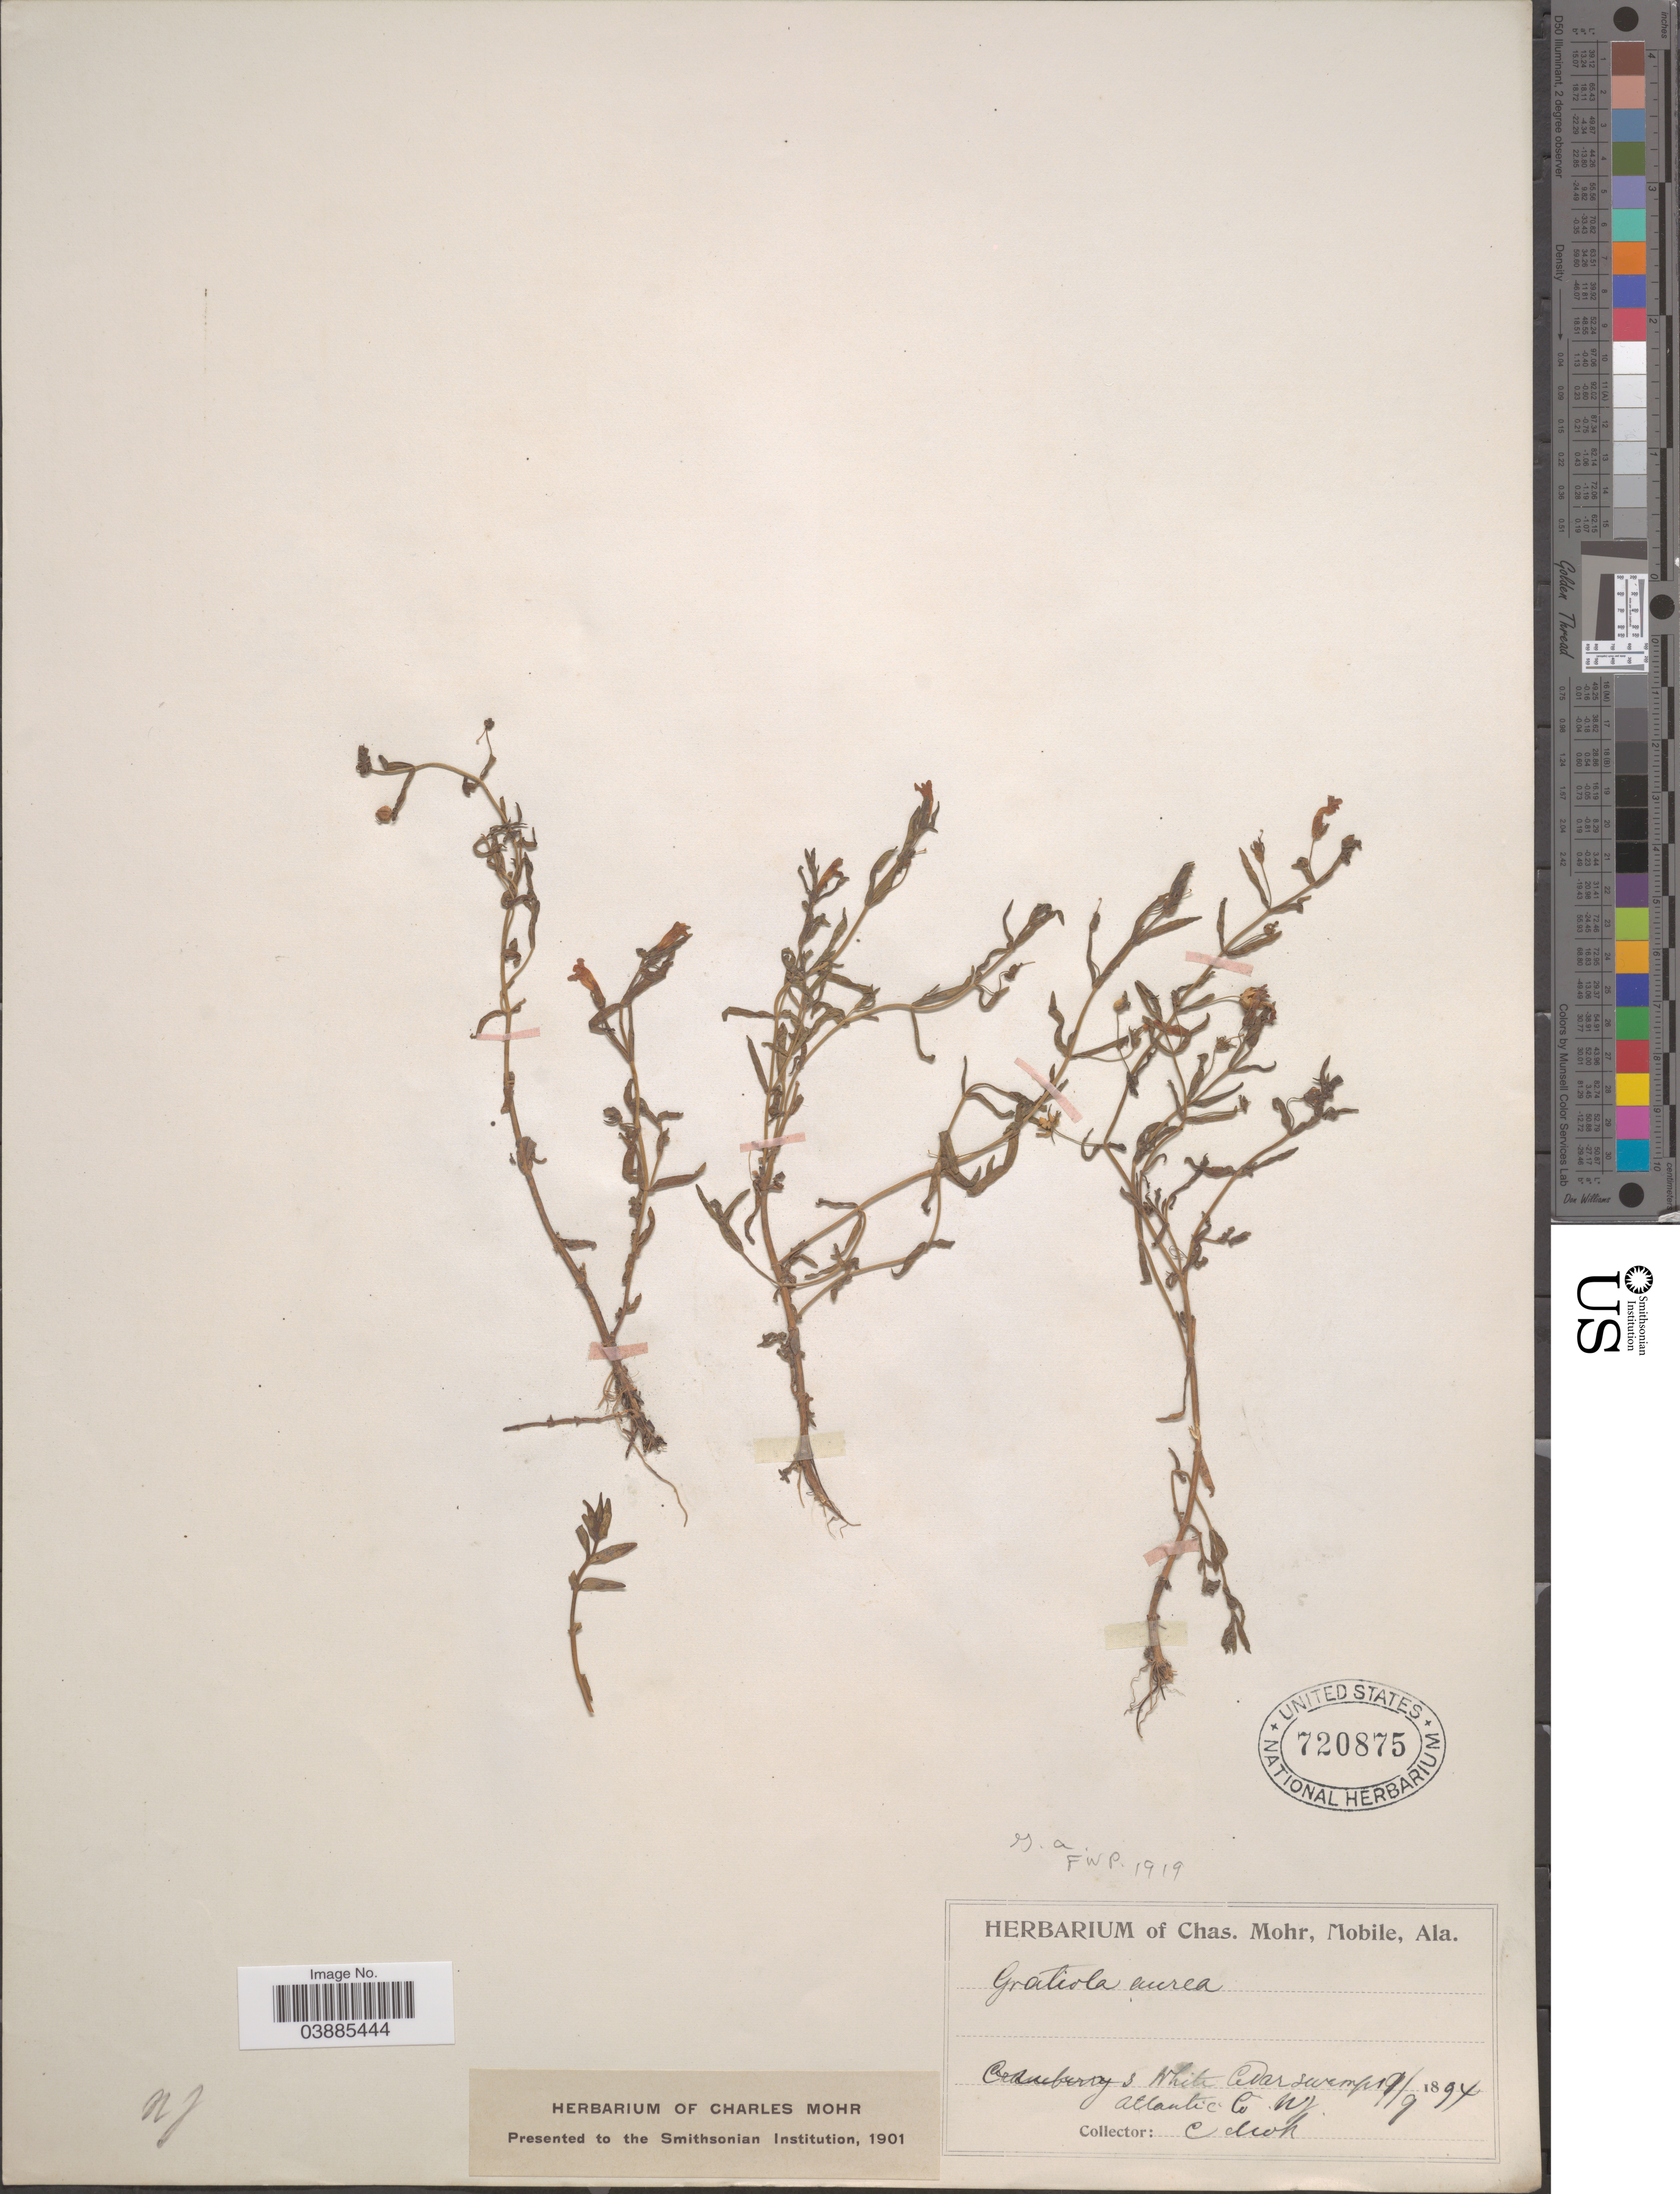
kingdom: Plantae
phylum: Tracheophyta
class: Magnoliopsida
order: Lamiales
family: Plantaginaceae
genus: Gratiola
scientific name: Gratiola aurea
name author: Pursh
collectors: Mohr, C. T. (herbarium)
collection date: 1894-09-09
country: United States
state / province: New Jersey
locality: Atlantic Co.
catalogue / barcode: US 720875